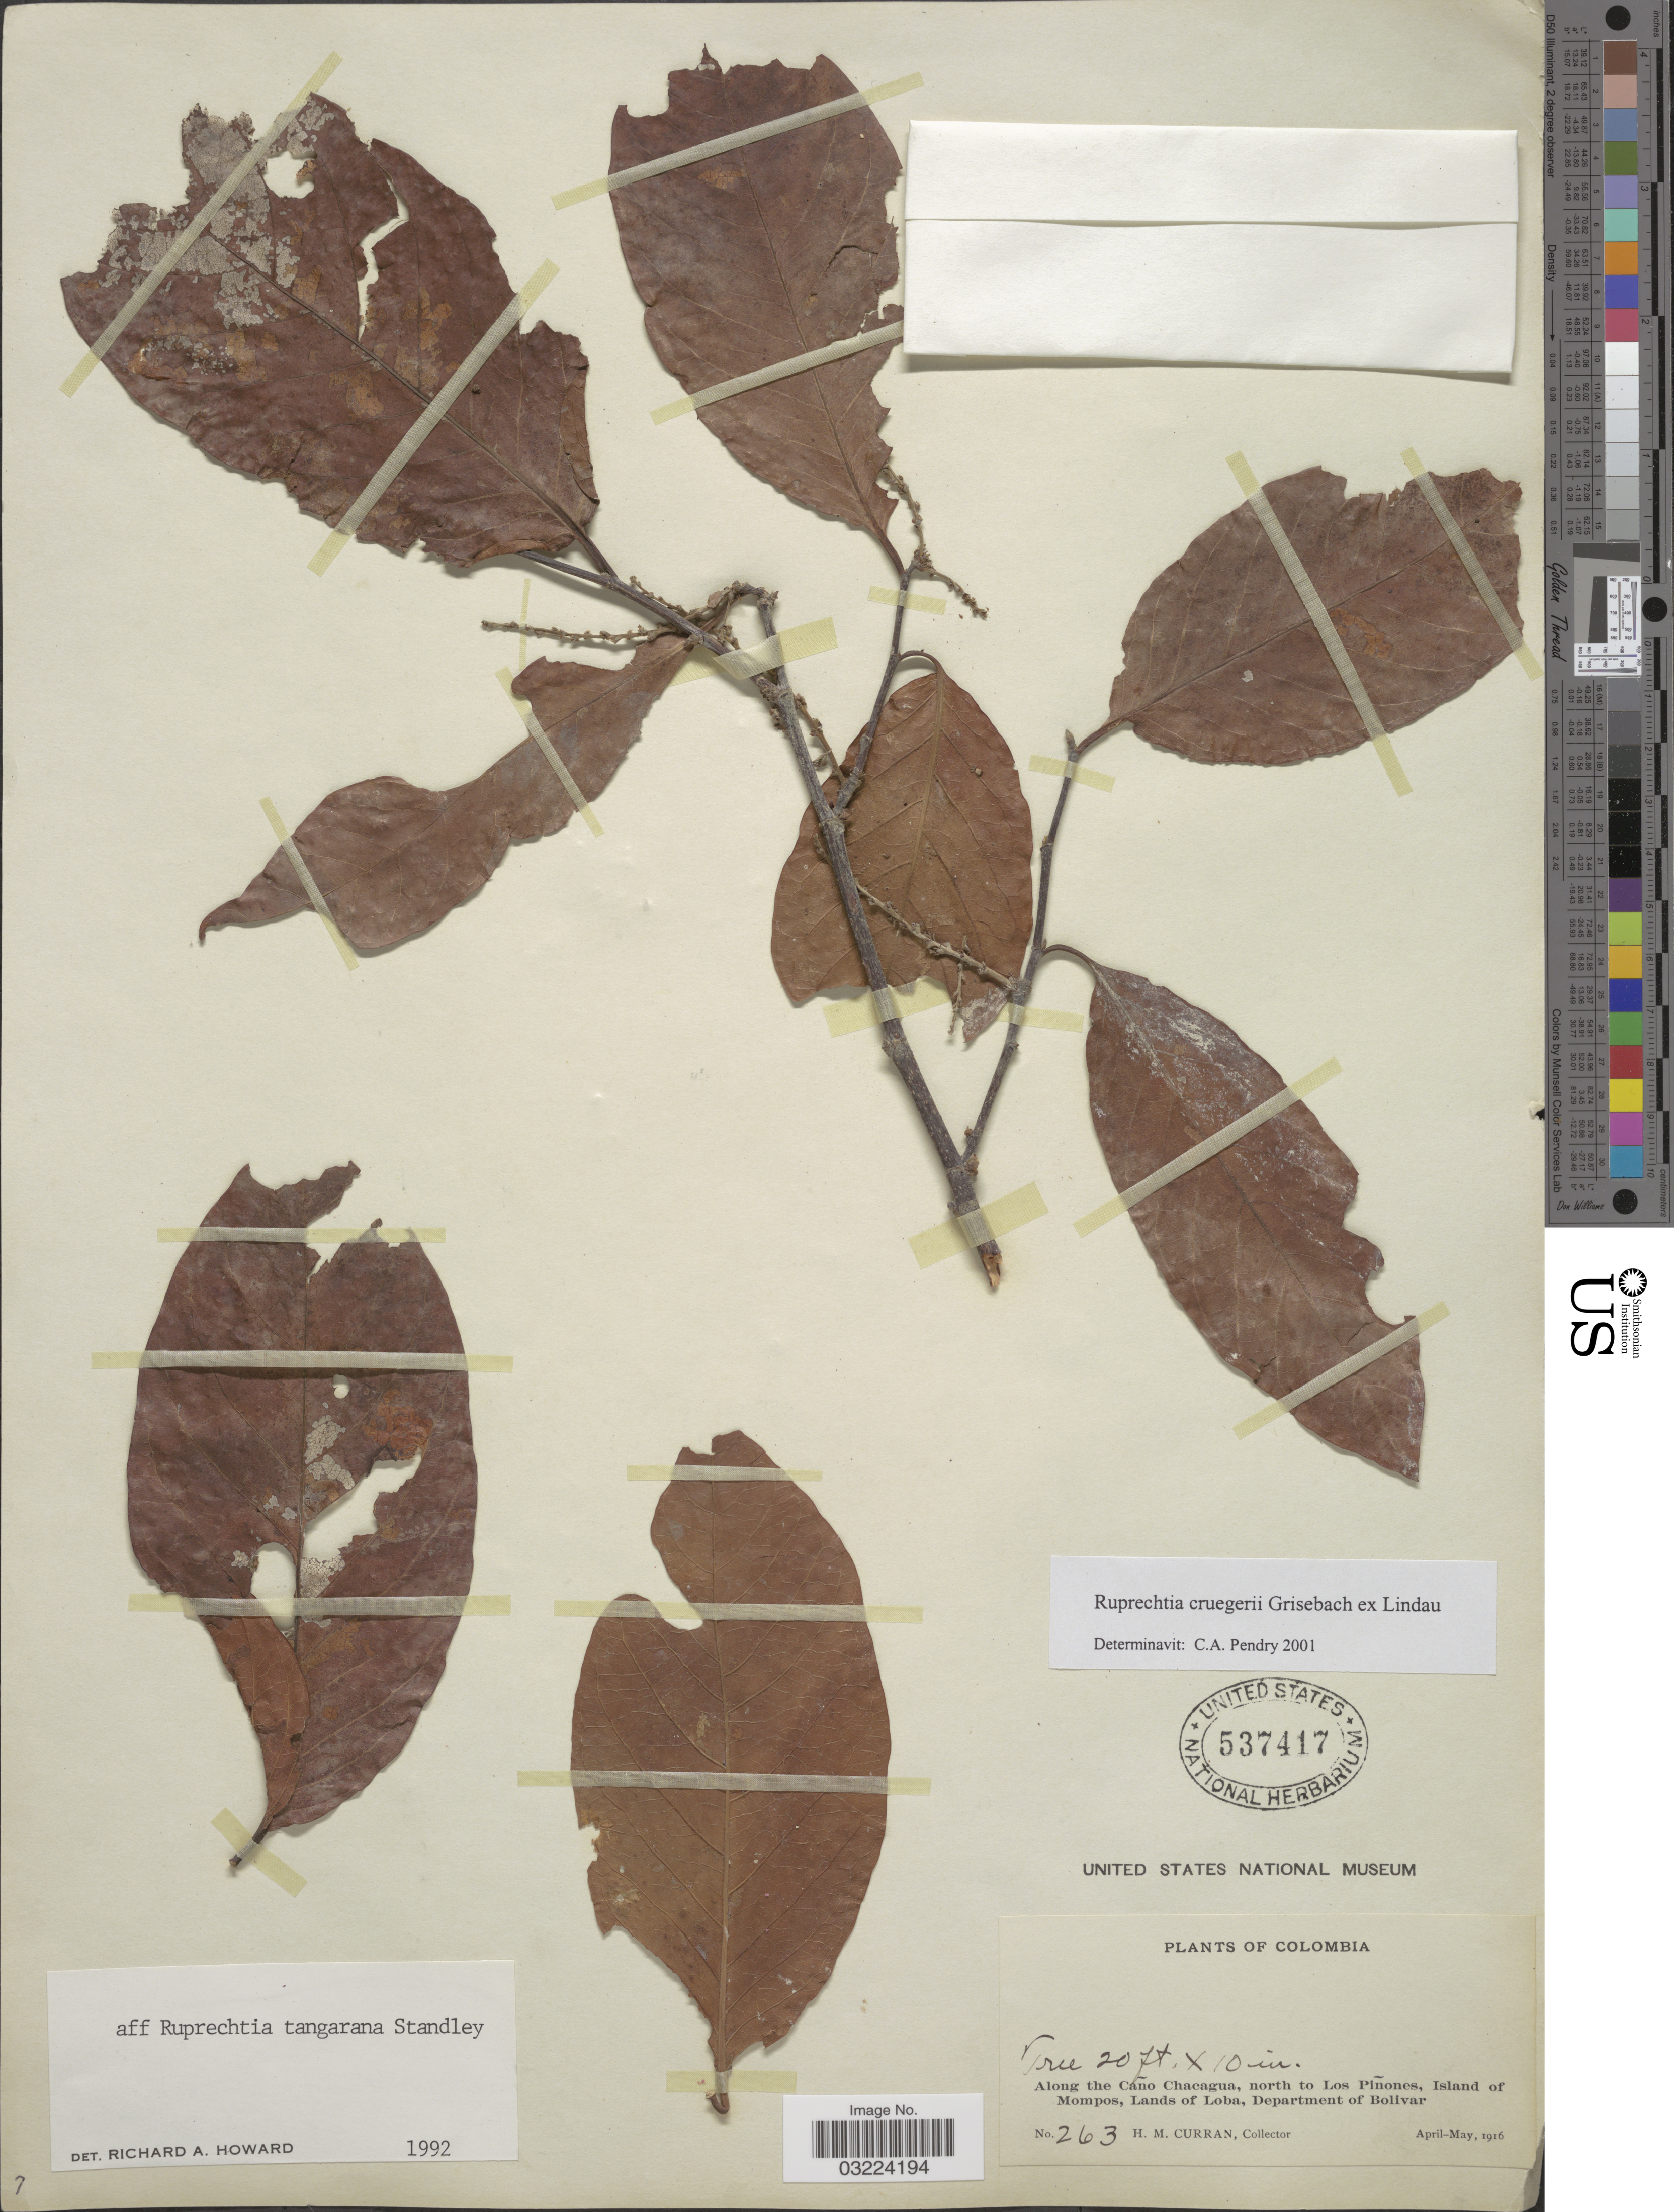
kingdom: Plantae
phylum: Tracheophyta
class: Magnoliopsida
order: Caryophyllales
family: Polygonaceae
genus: Ruprechtia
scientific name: Ruprechtia cruegeri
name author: Griseb. ex Lindau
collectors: H. M. Curran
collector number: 263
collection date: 1916-04/1916-05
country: Colombia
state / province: Bolívar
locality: Along the Caño Chacagua, north to Los Piñones, Island of Mompos, Lands of Loba, Department of Bolivar.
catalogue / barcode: US 537417